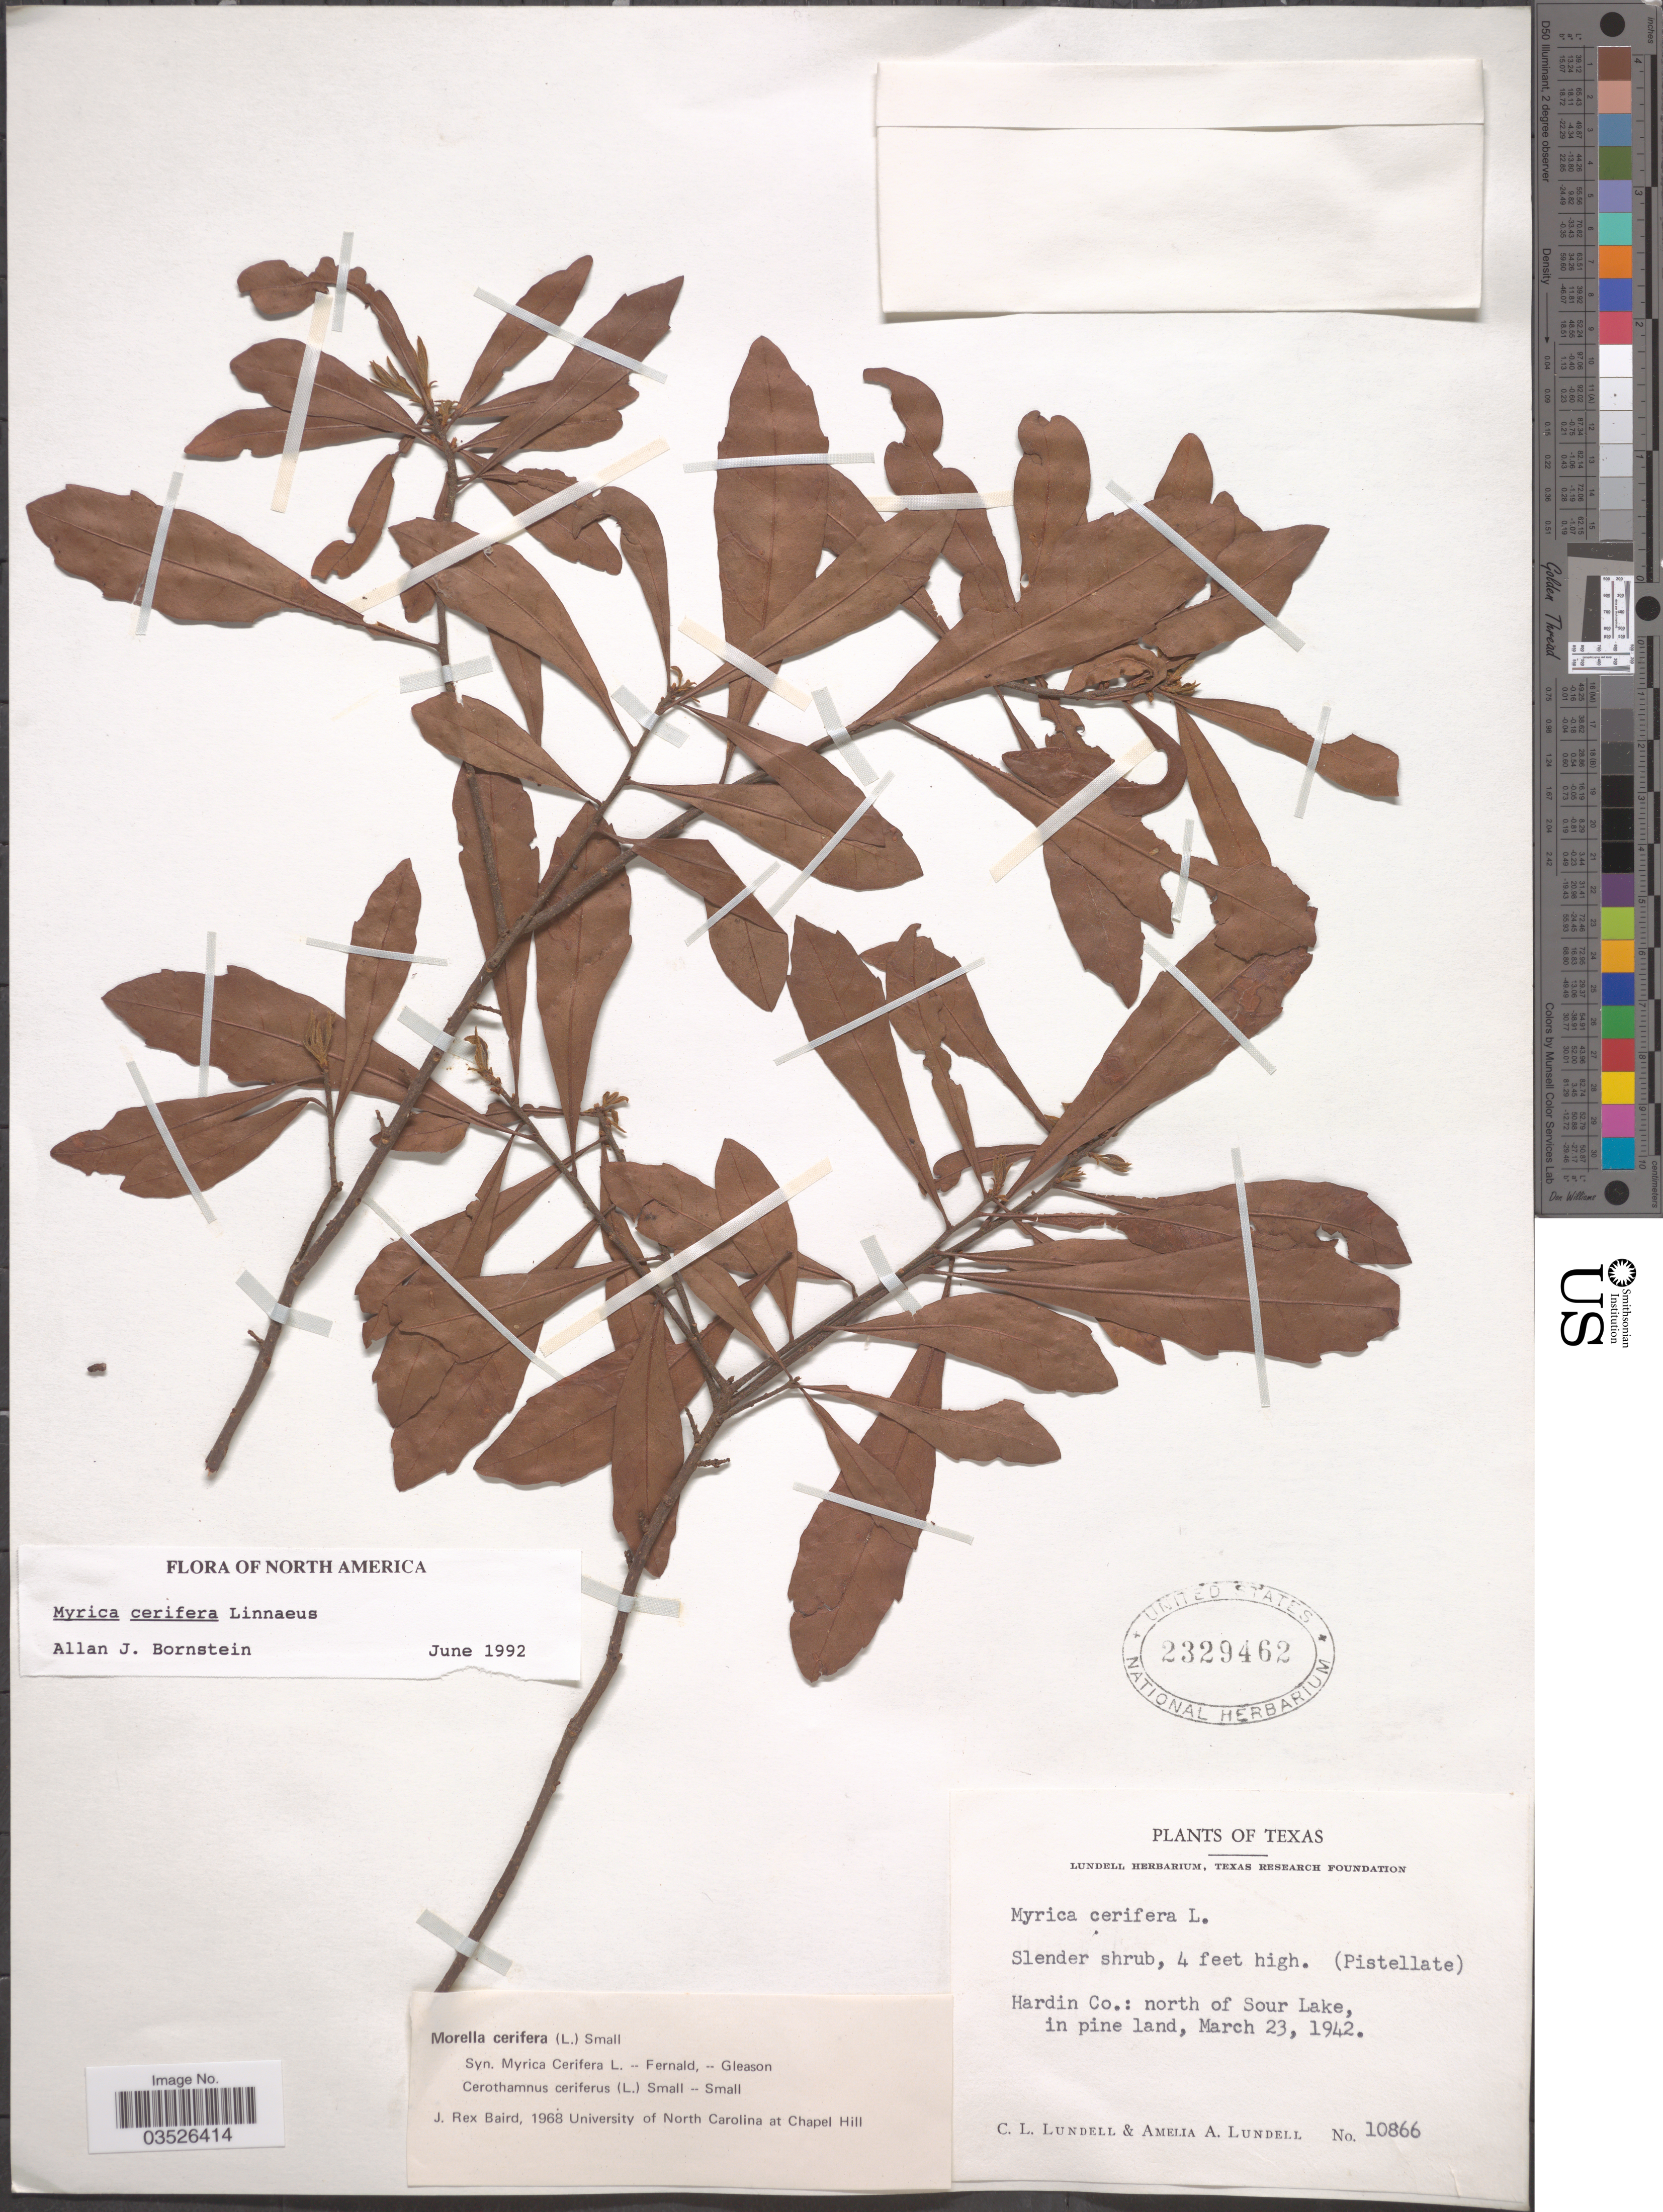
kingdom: Plantae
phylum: Tracheophyta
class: Magnoliopsida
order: Fagales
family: Myricaceae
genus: Morella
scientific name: Morella cerifera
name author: (L.) Small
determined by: Baird, James Rex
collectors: C. L. Lundell & A. A. Lundell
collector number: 10866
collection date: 1942-03-23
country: United States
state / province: Texas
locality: Hardin Co.: north of Sour Lake.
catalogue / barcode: US 2329462